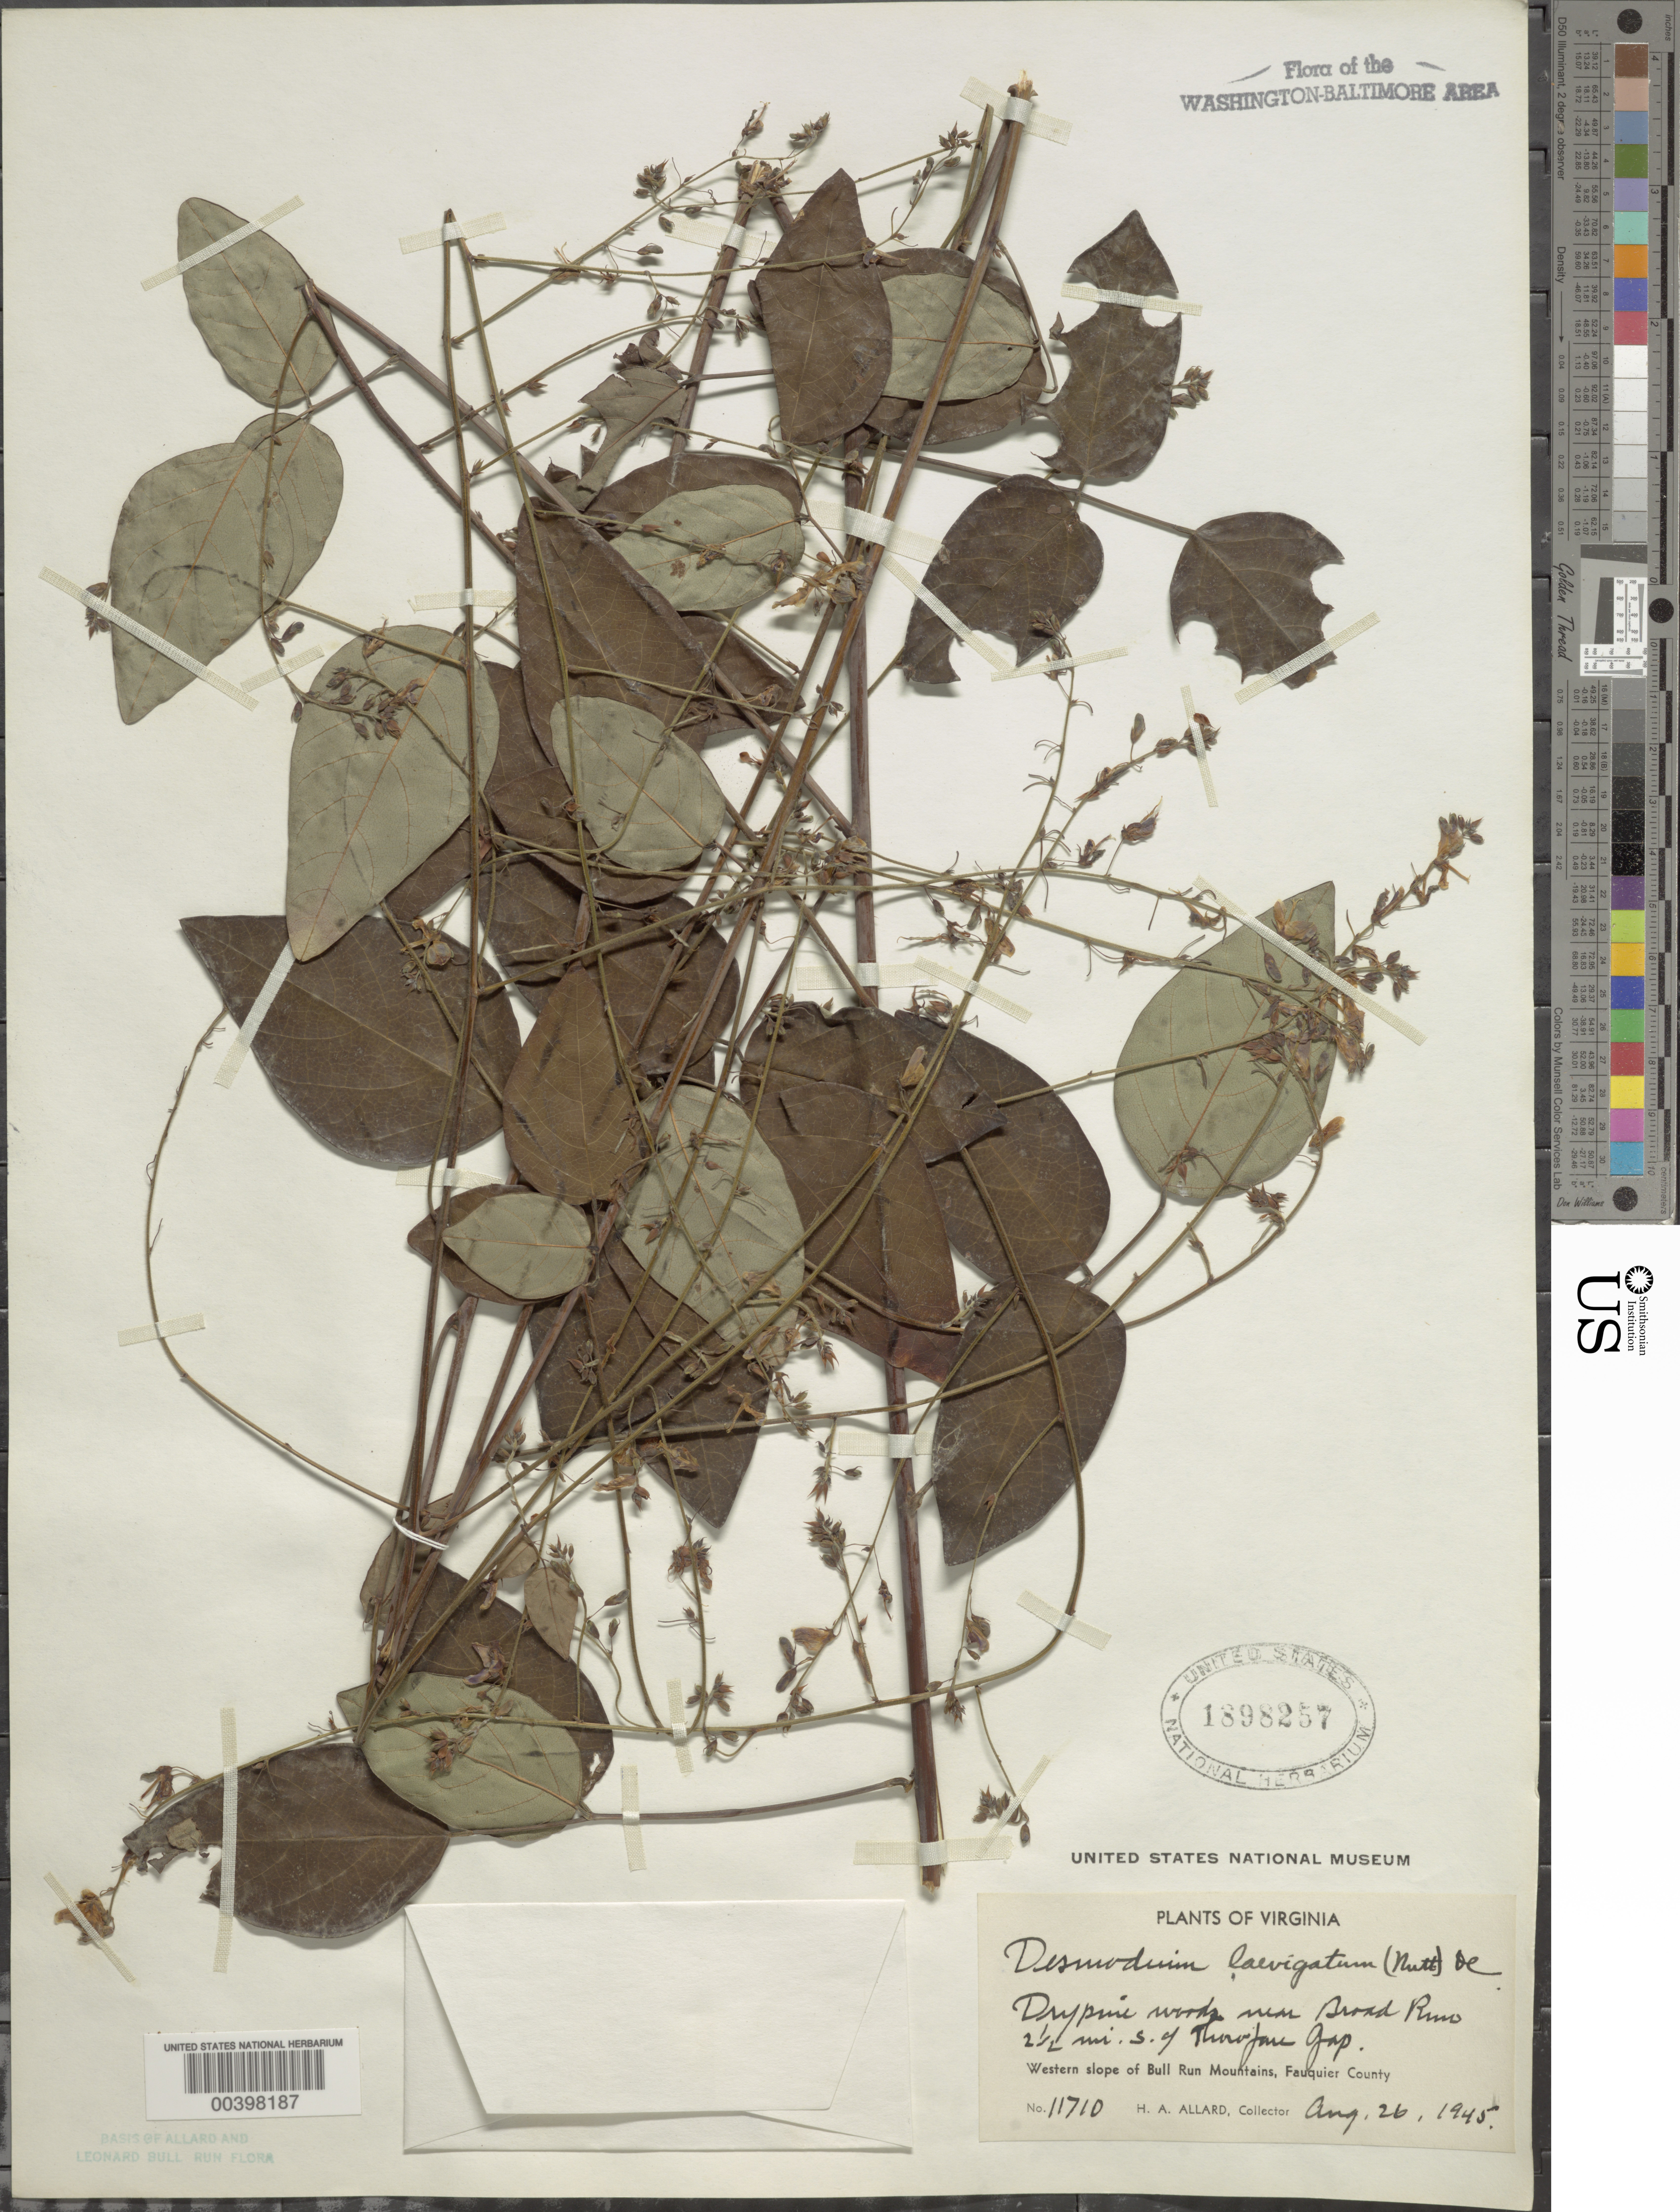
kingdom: Plantae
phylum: Tracheophyta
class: Magnoliopsida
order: Fabales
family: Fabaceae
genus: Desmodium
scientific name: Desmodium laevigatum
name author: (Nutt.) DC.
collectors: H. A. Allard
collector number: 11710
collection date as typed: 26 Aug 1945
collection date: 1945-08-26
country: United States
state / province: Virginia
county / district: Fauquier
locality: Near Broad Run, south of Thorofare Gap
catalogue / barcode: US 1898257